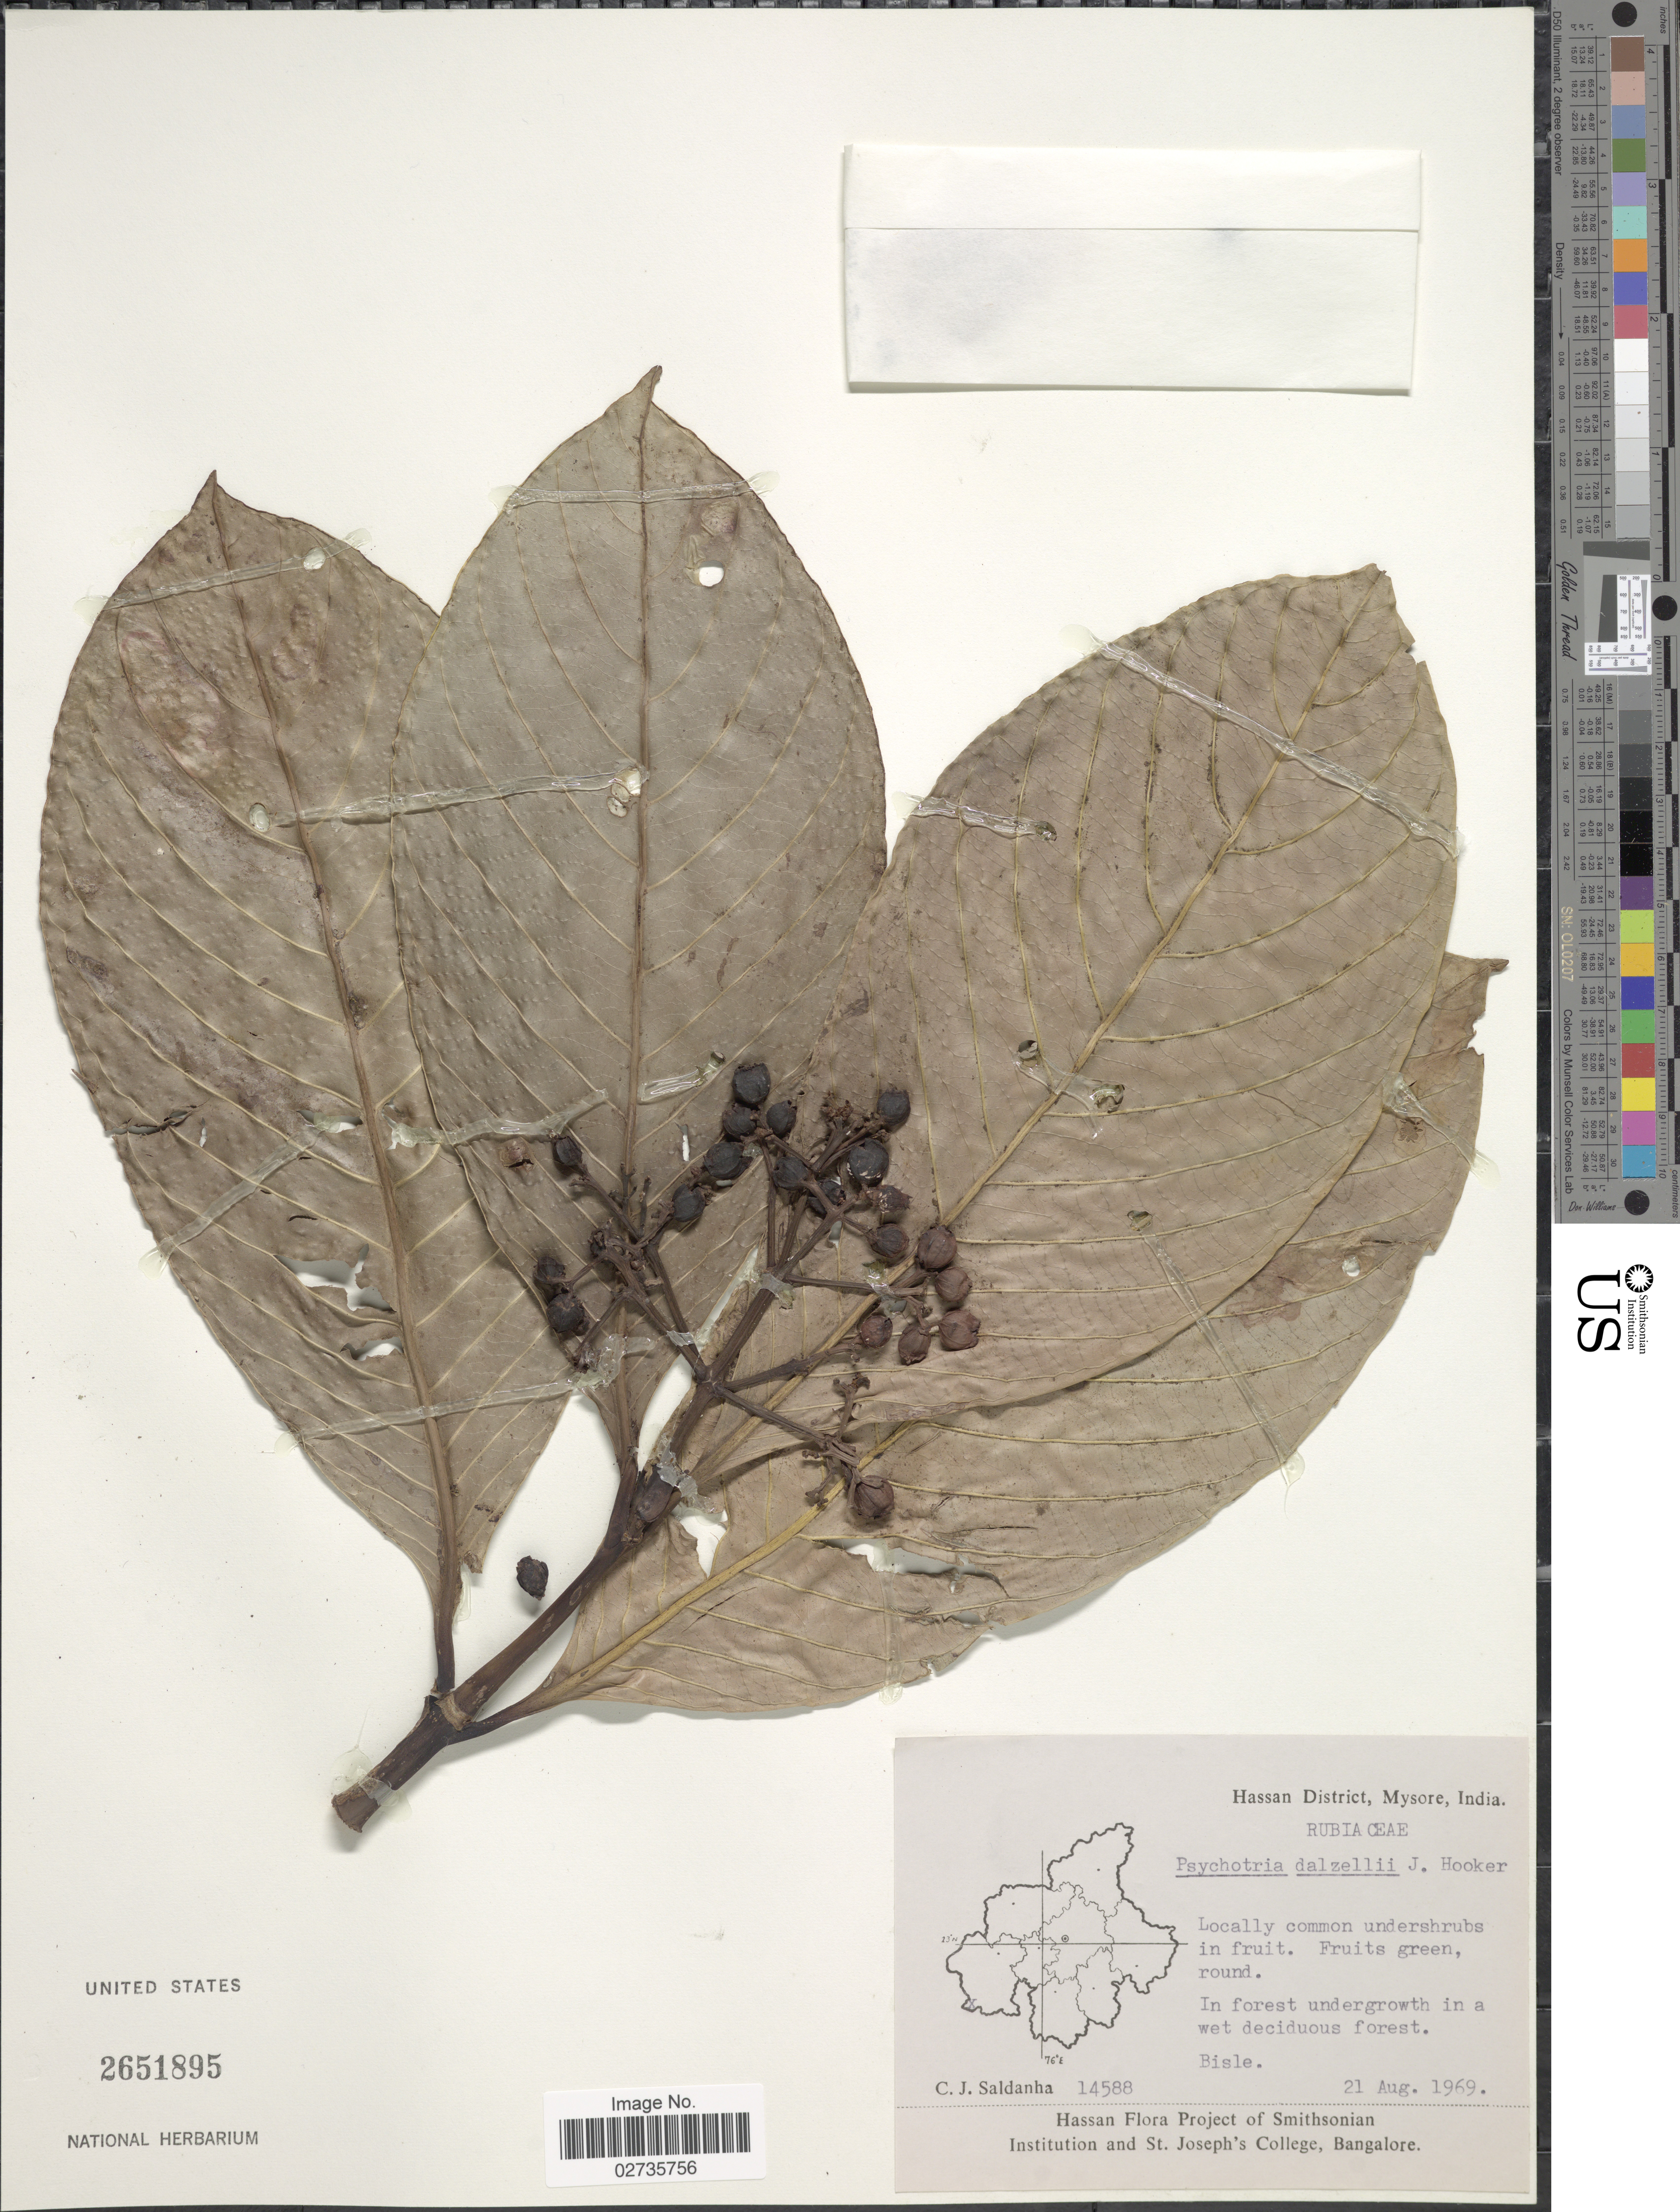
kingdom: Plantae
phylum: Tracheophyta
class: Magnoliopsida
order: Gentianales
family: Rubiaceae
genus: Psychotria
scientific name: Psychotria truncata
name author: Wall.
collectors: C. J. Saldanha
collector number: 14588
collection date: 1969-08-21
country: India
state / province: Karnataka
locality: Hassan District, Mysore, In forest undergrowth in a wet deciduous forest, Bisle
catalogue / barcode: US 2651895